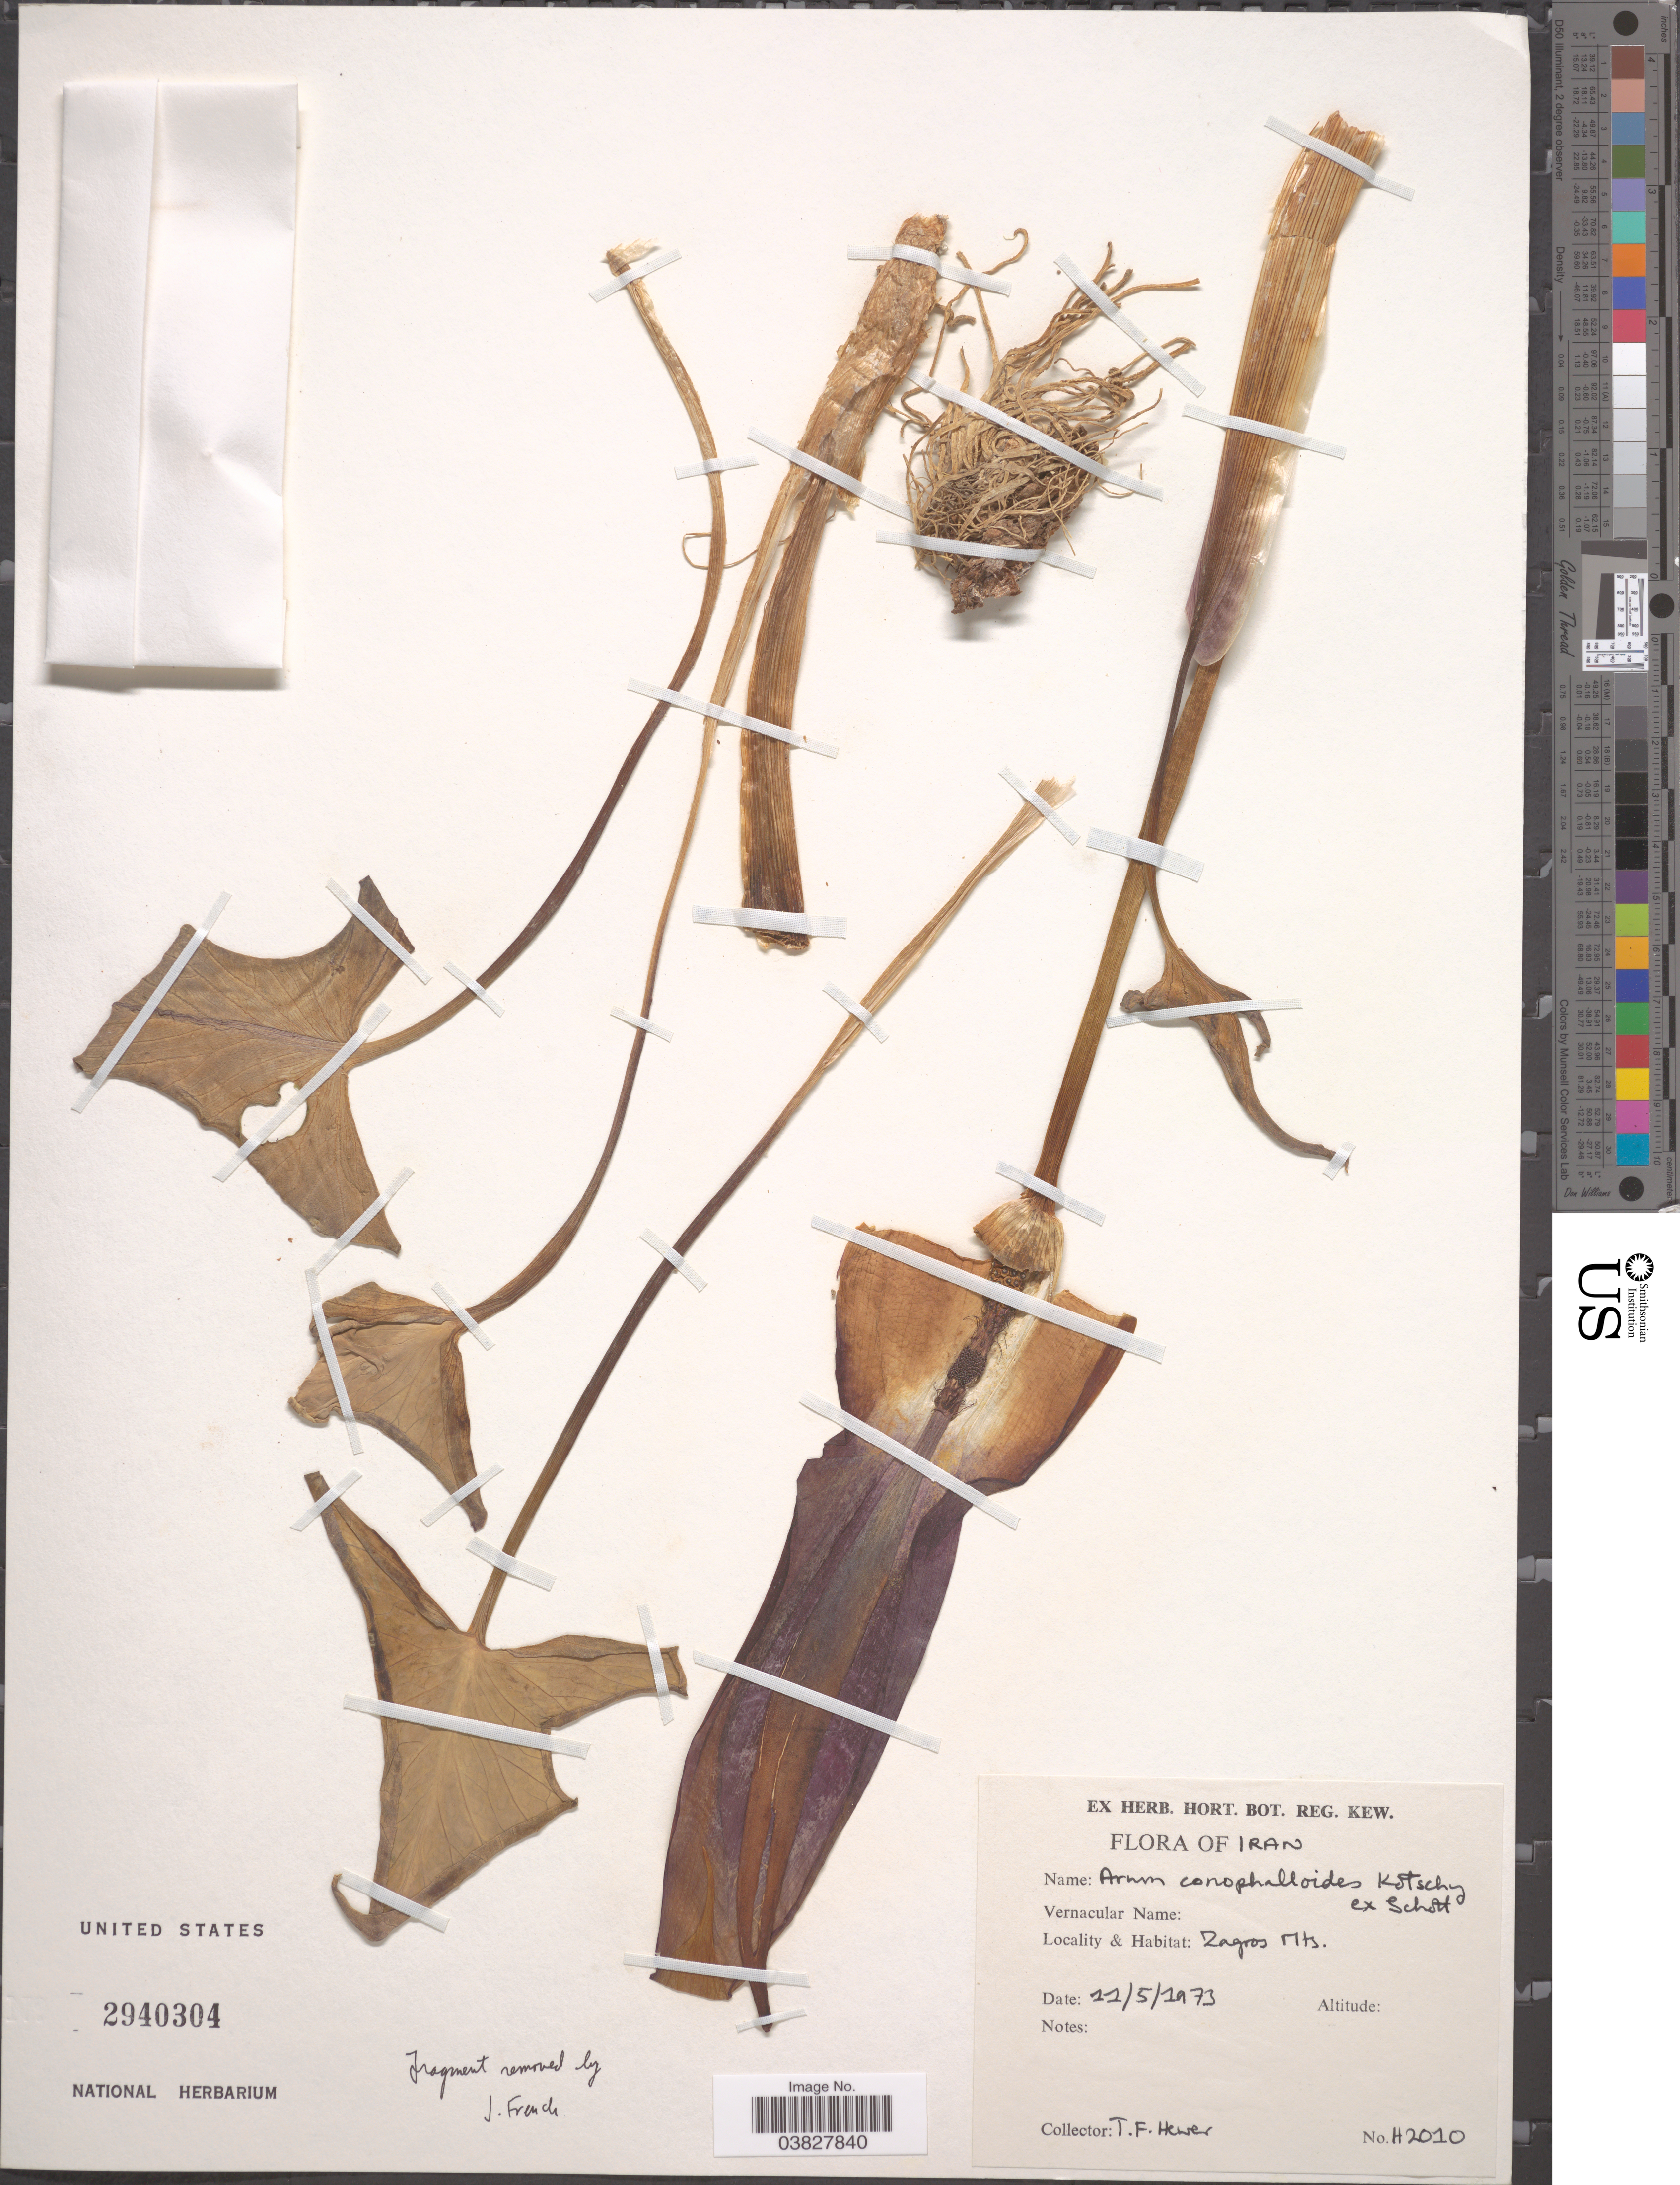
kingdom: Plantae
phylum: Tracheophyta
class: Liliopsida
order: Alismatales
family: Araceae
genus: Arum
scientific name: Arum conophalloides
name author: Kotschy & Schott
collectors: T. Hewer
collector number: H 2010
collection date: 1973-05-11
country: Iran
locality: Zagros Mts.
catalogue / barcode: US 2940304